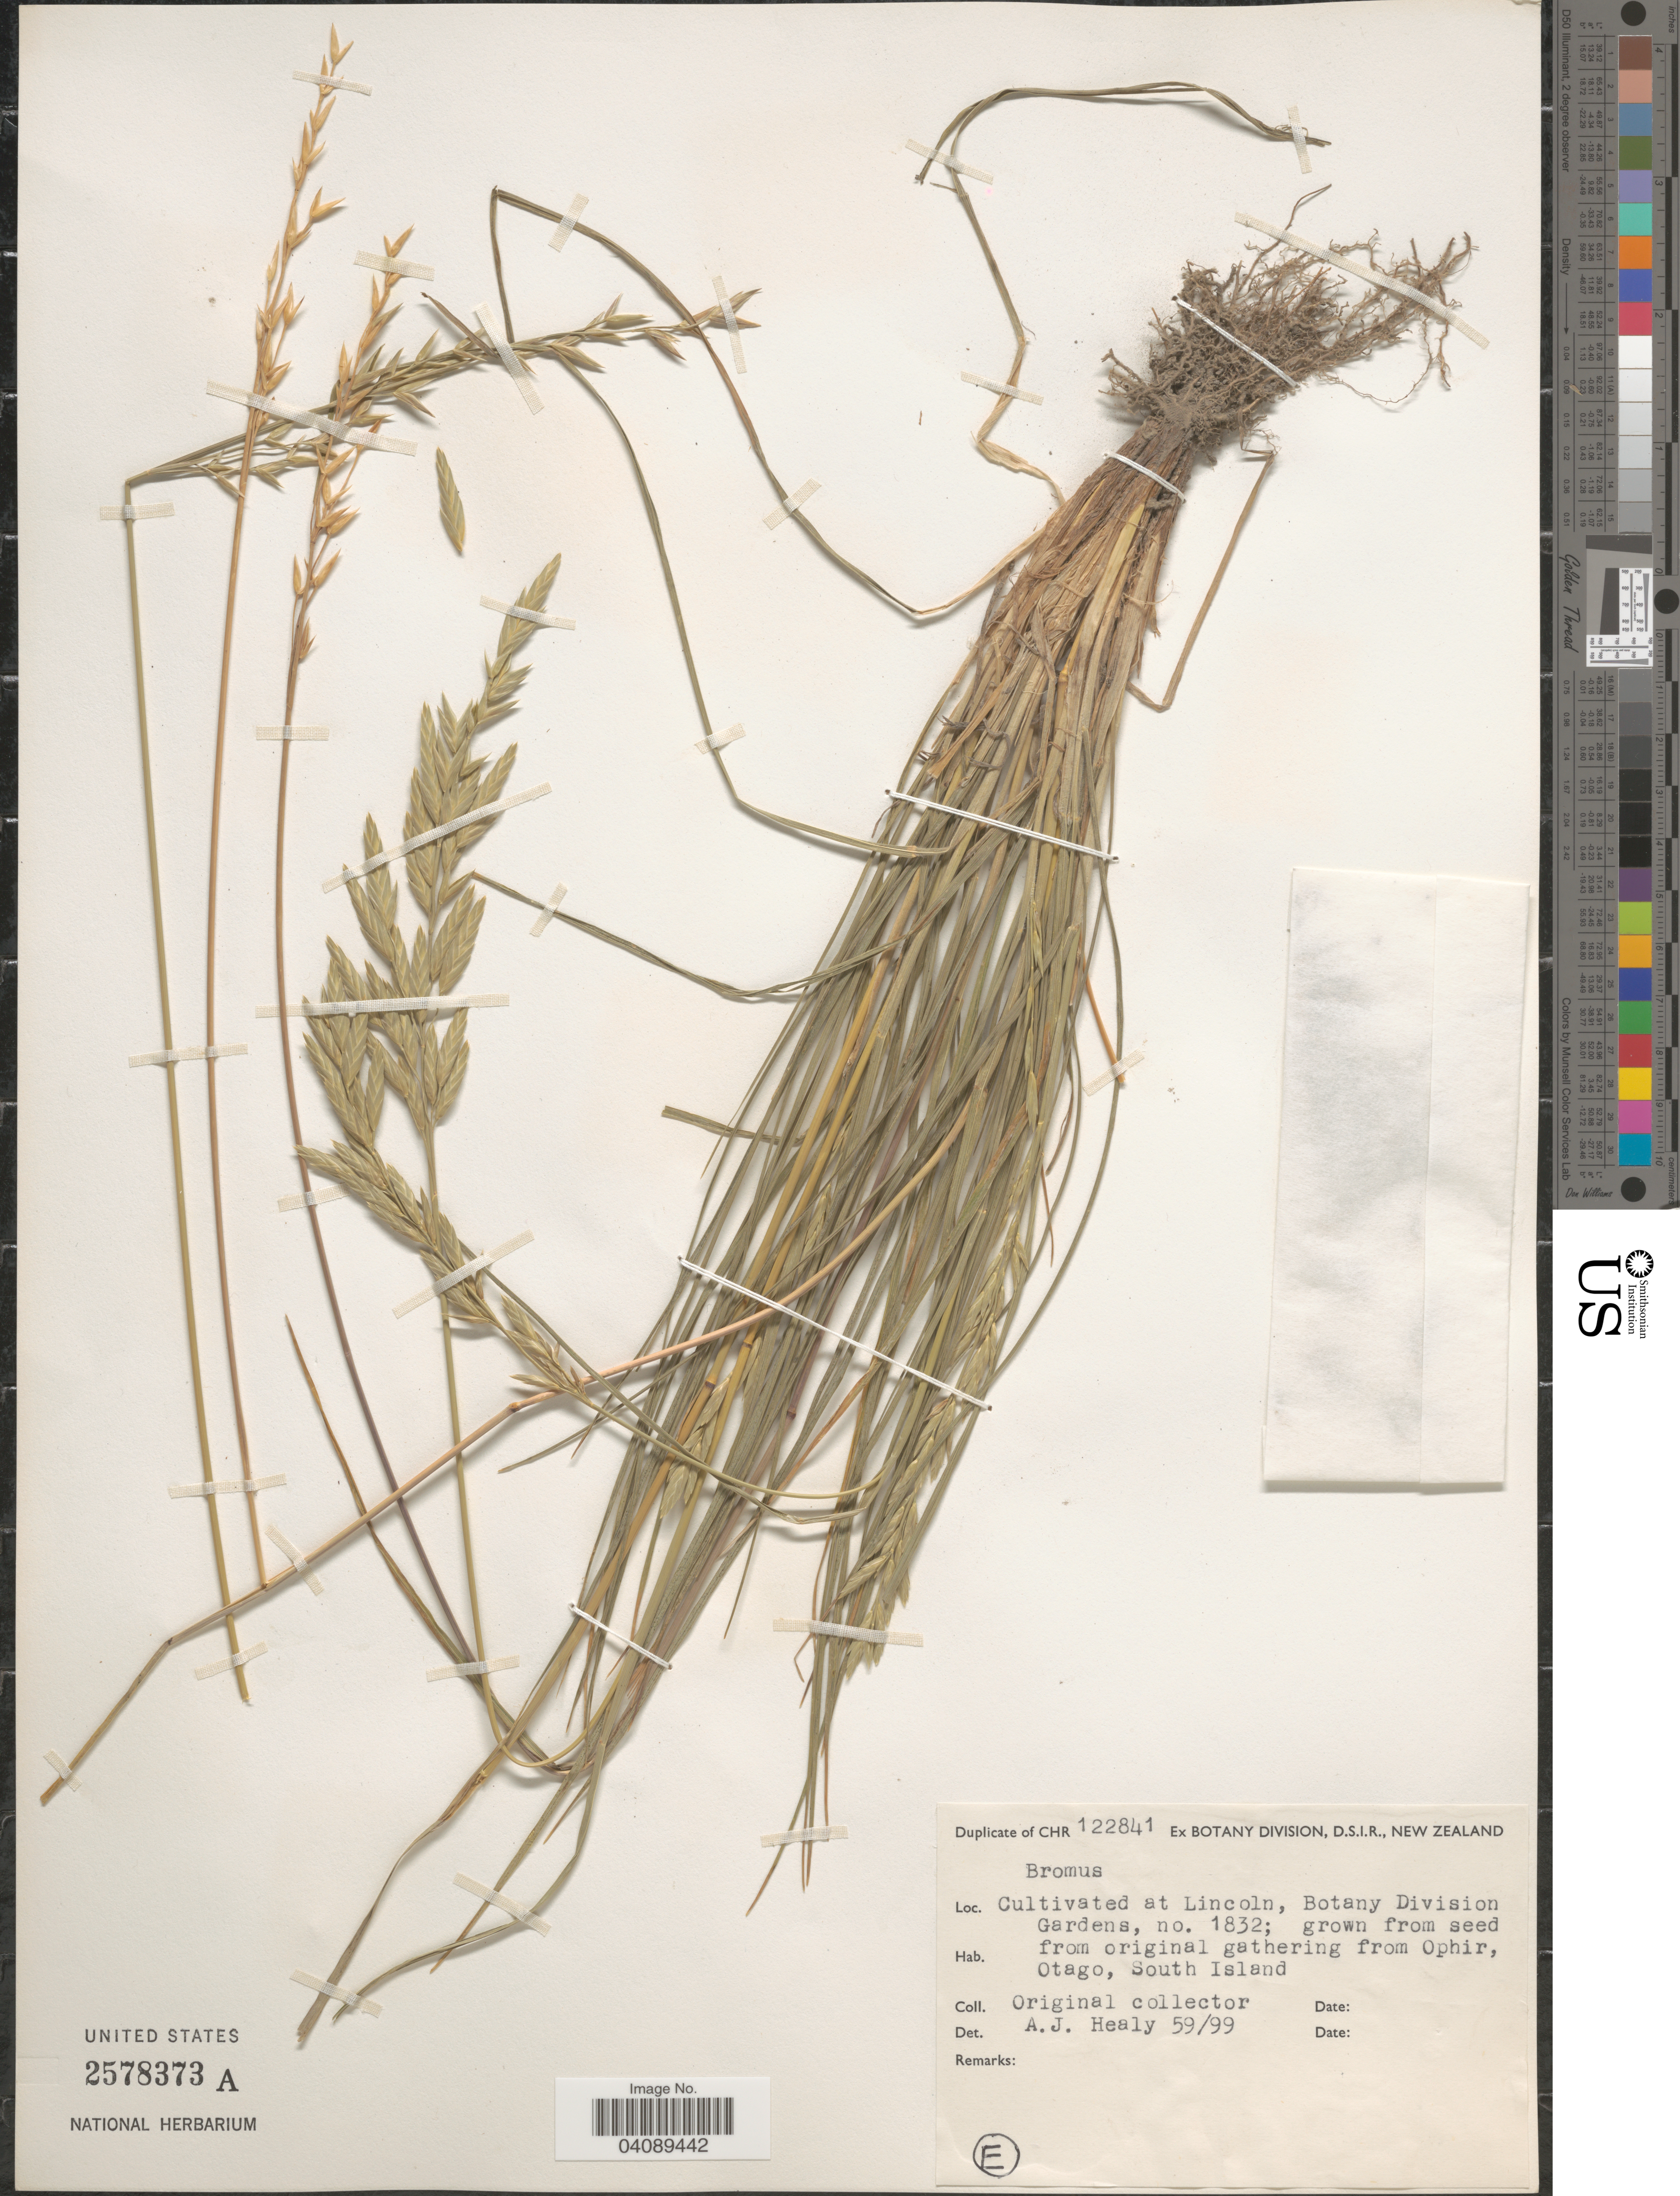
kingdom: Plantae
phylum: Tracheophyta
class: Liliopsida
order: Poales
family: Poaceae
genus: Bromus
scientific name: Bromus sp.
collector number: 1832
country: New Zealand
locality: Cultivated at Lincoln, Botany Division Gardens.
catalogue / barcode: US 2578373A